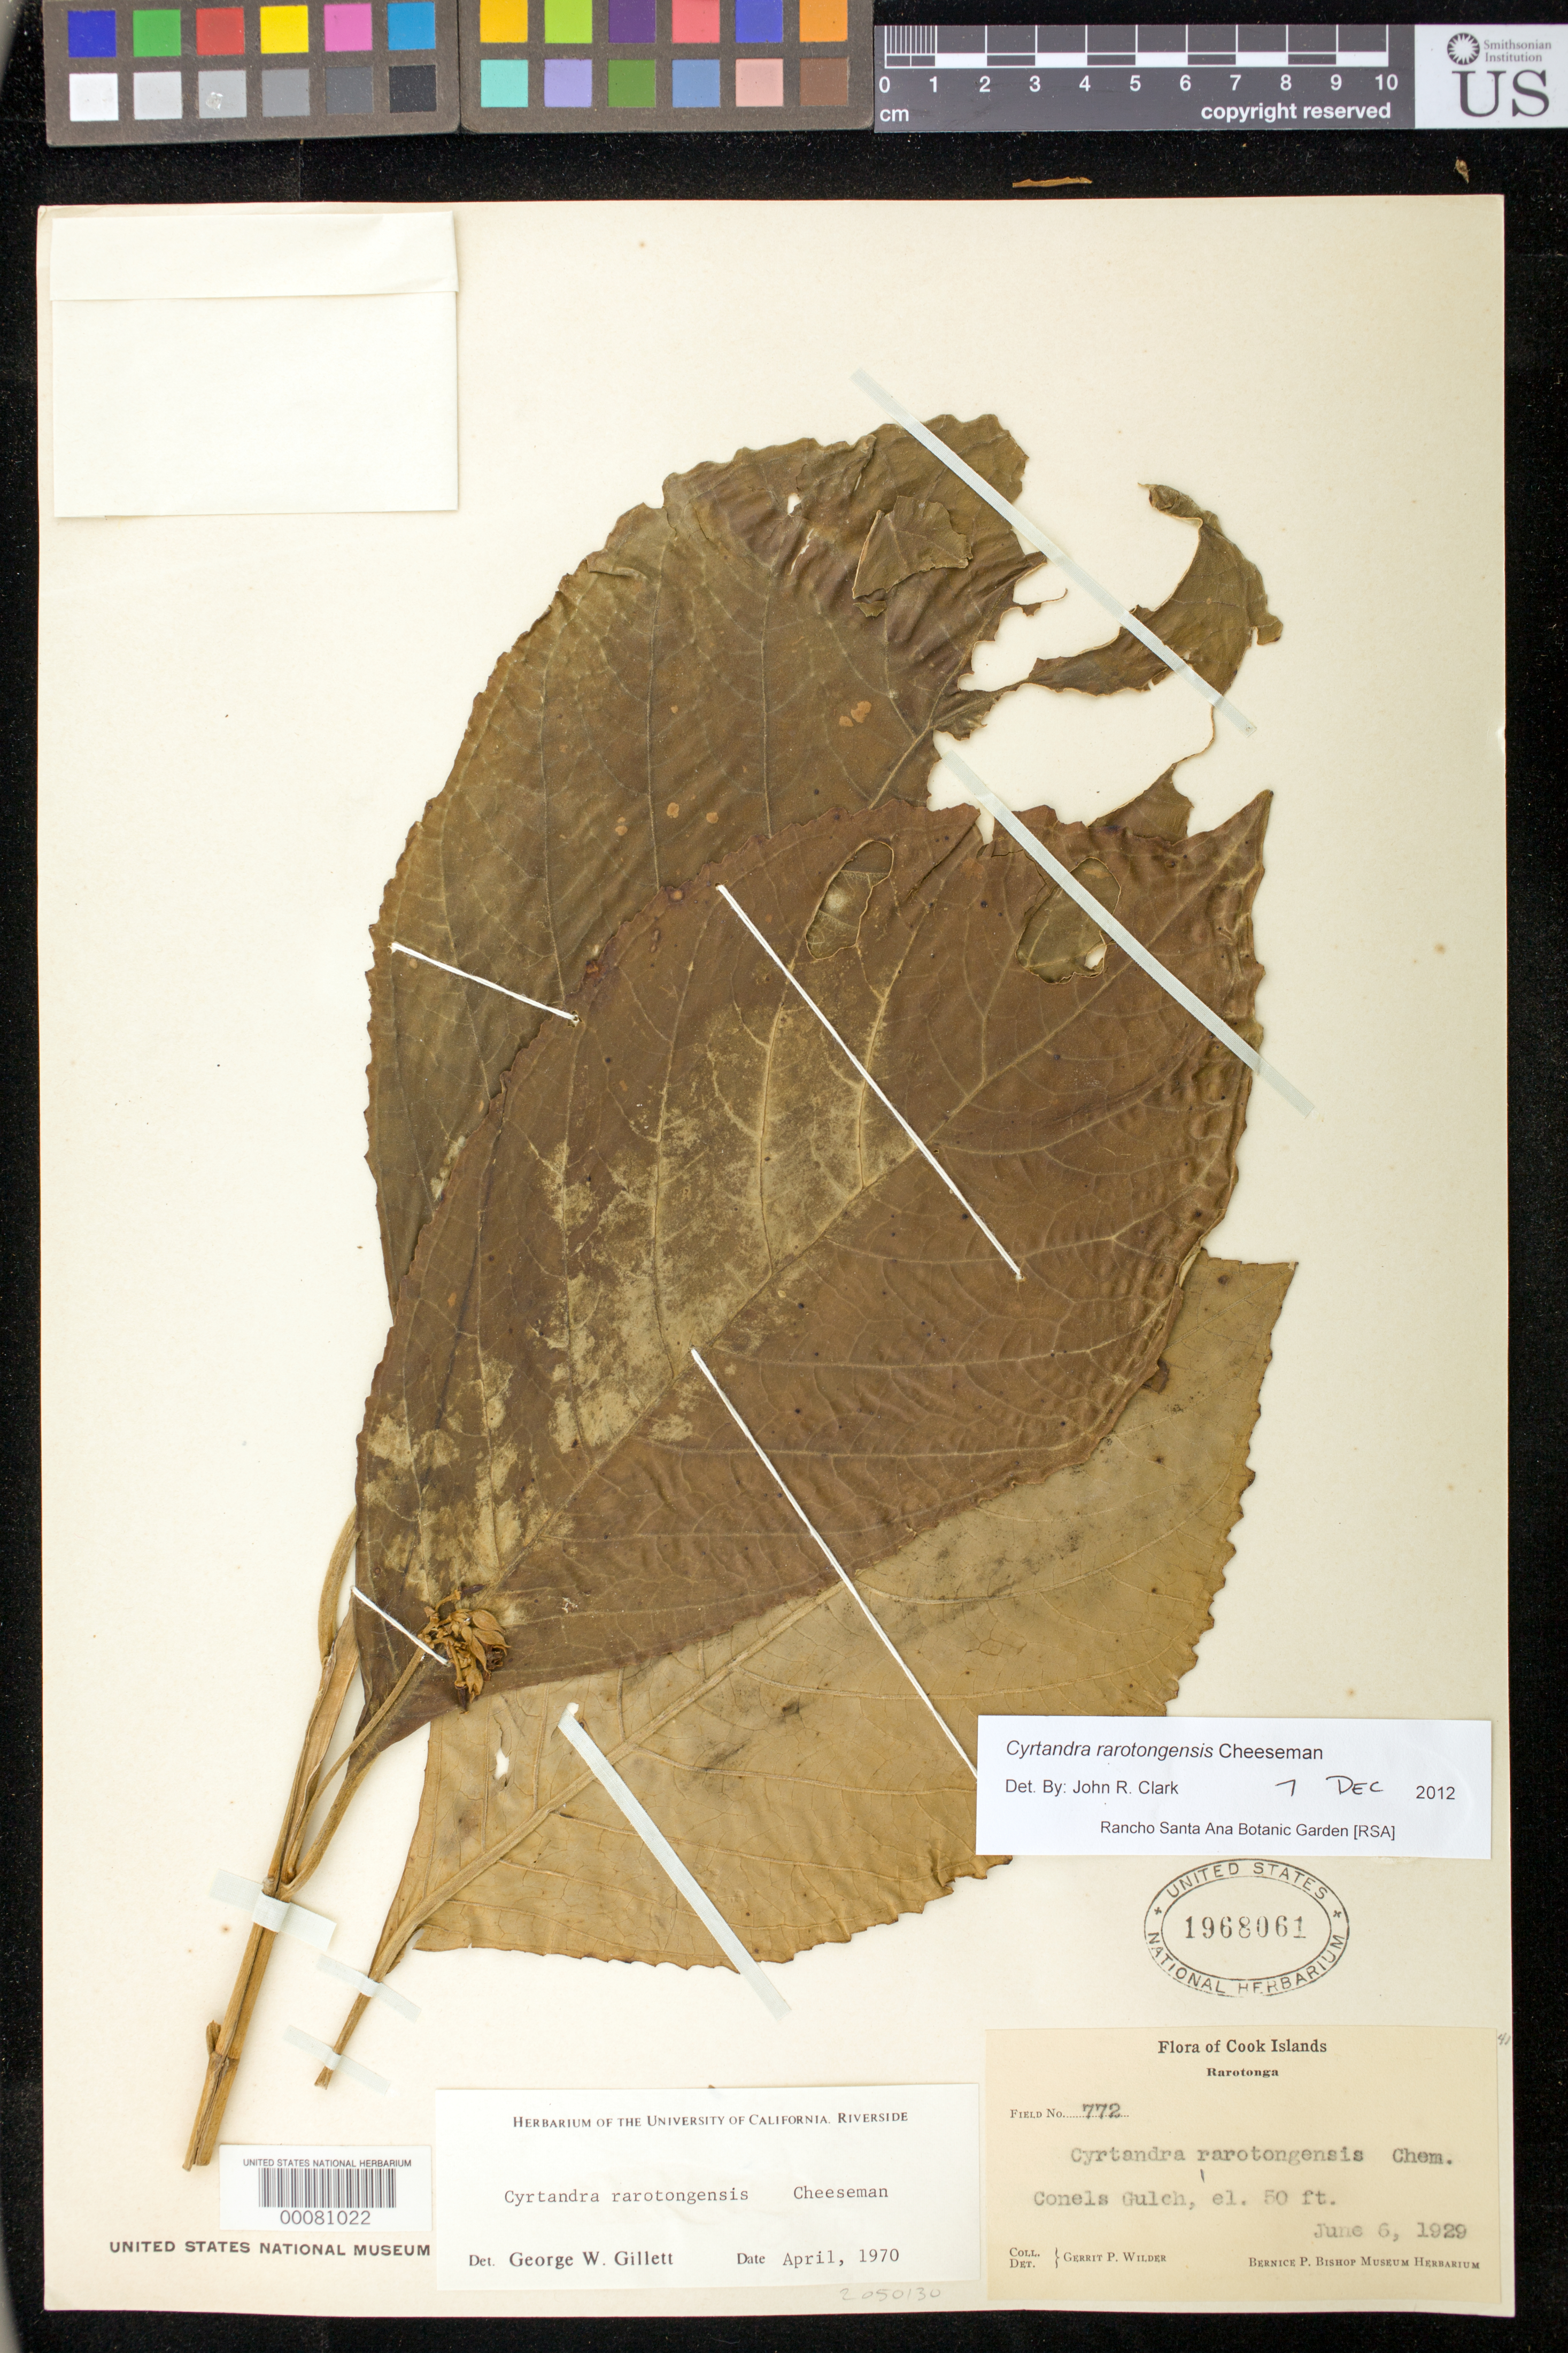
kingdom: Plantae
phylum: Tracheophyta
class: Magnoliopsida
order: Lamiales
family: Gesneriaceae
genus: Cyrtandra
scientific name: Cyrtandra rarotongensis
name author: Cheeseman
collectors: G. Wilder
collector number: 772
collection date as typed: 06 Jun 1929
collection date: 1929-06-06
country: Cook Islands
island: Rarotonga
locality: Conels gulch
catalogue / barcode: US 1968061